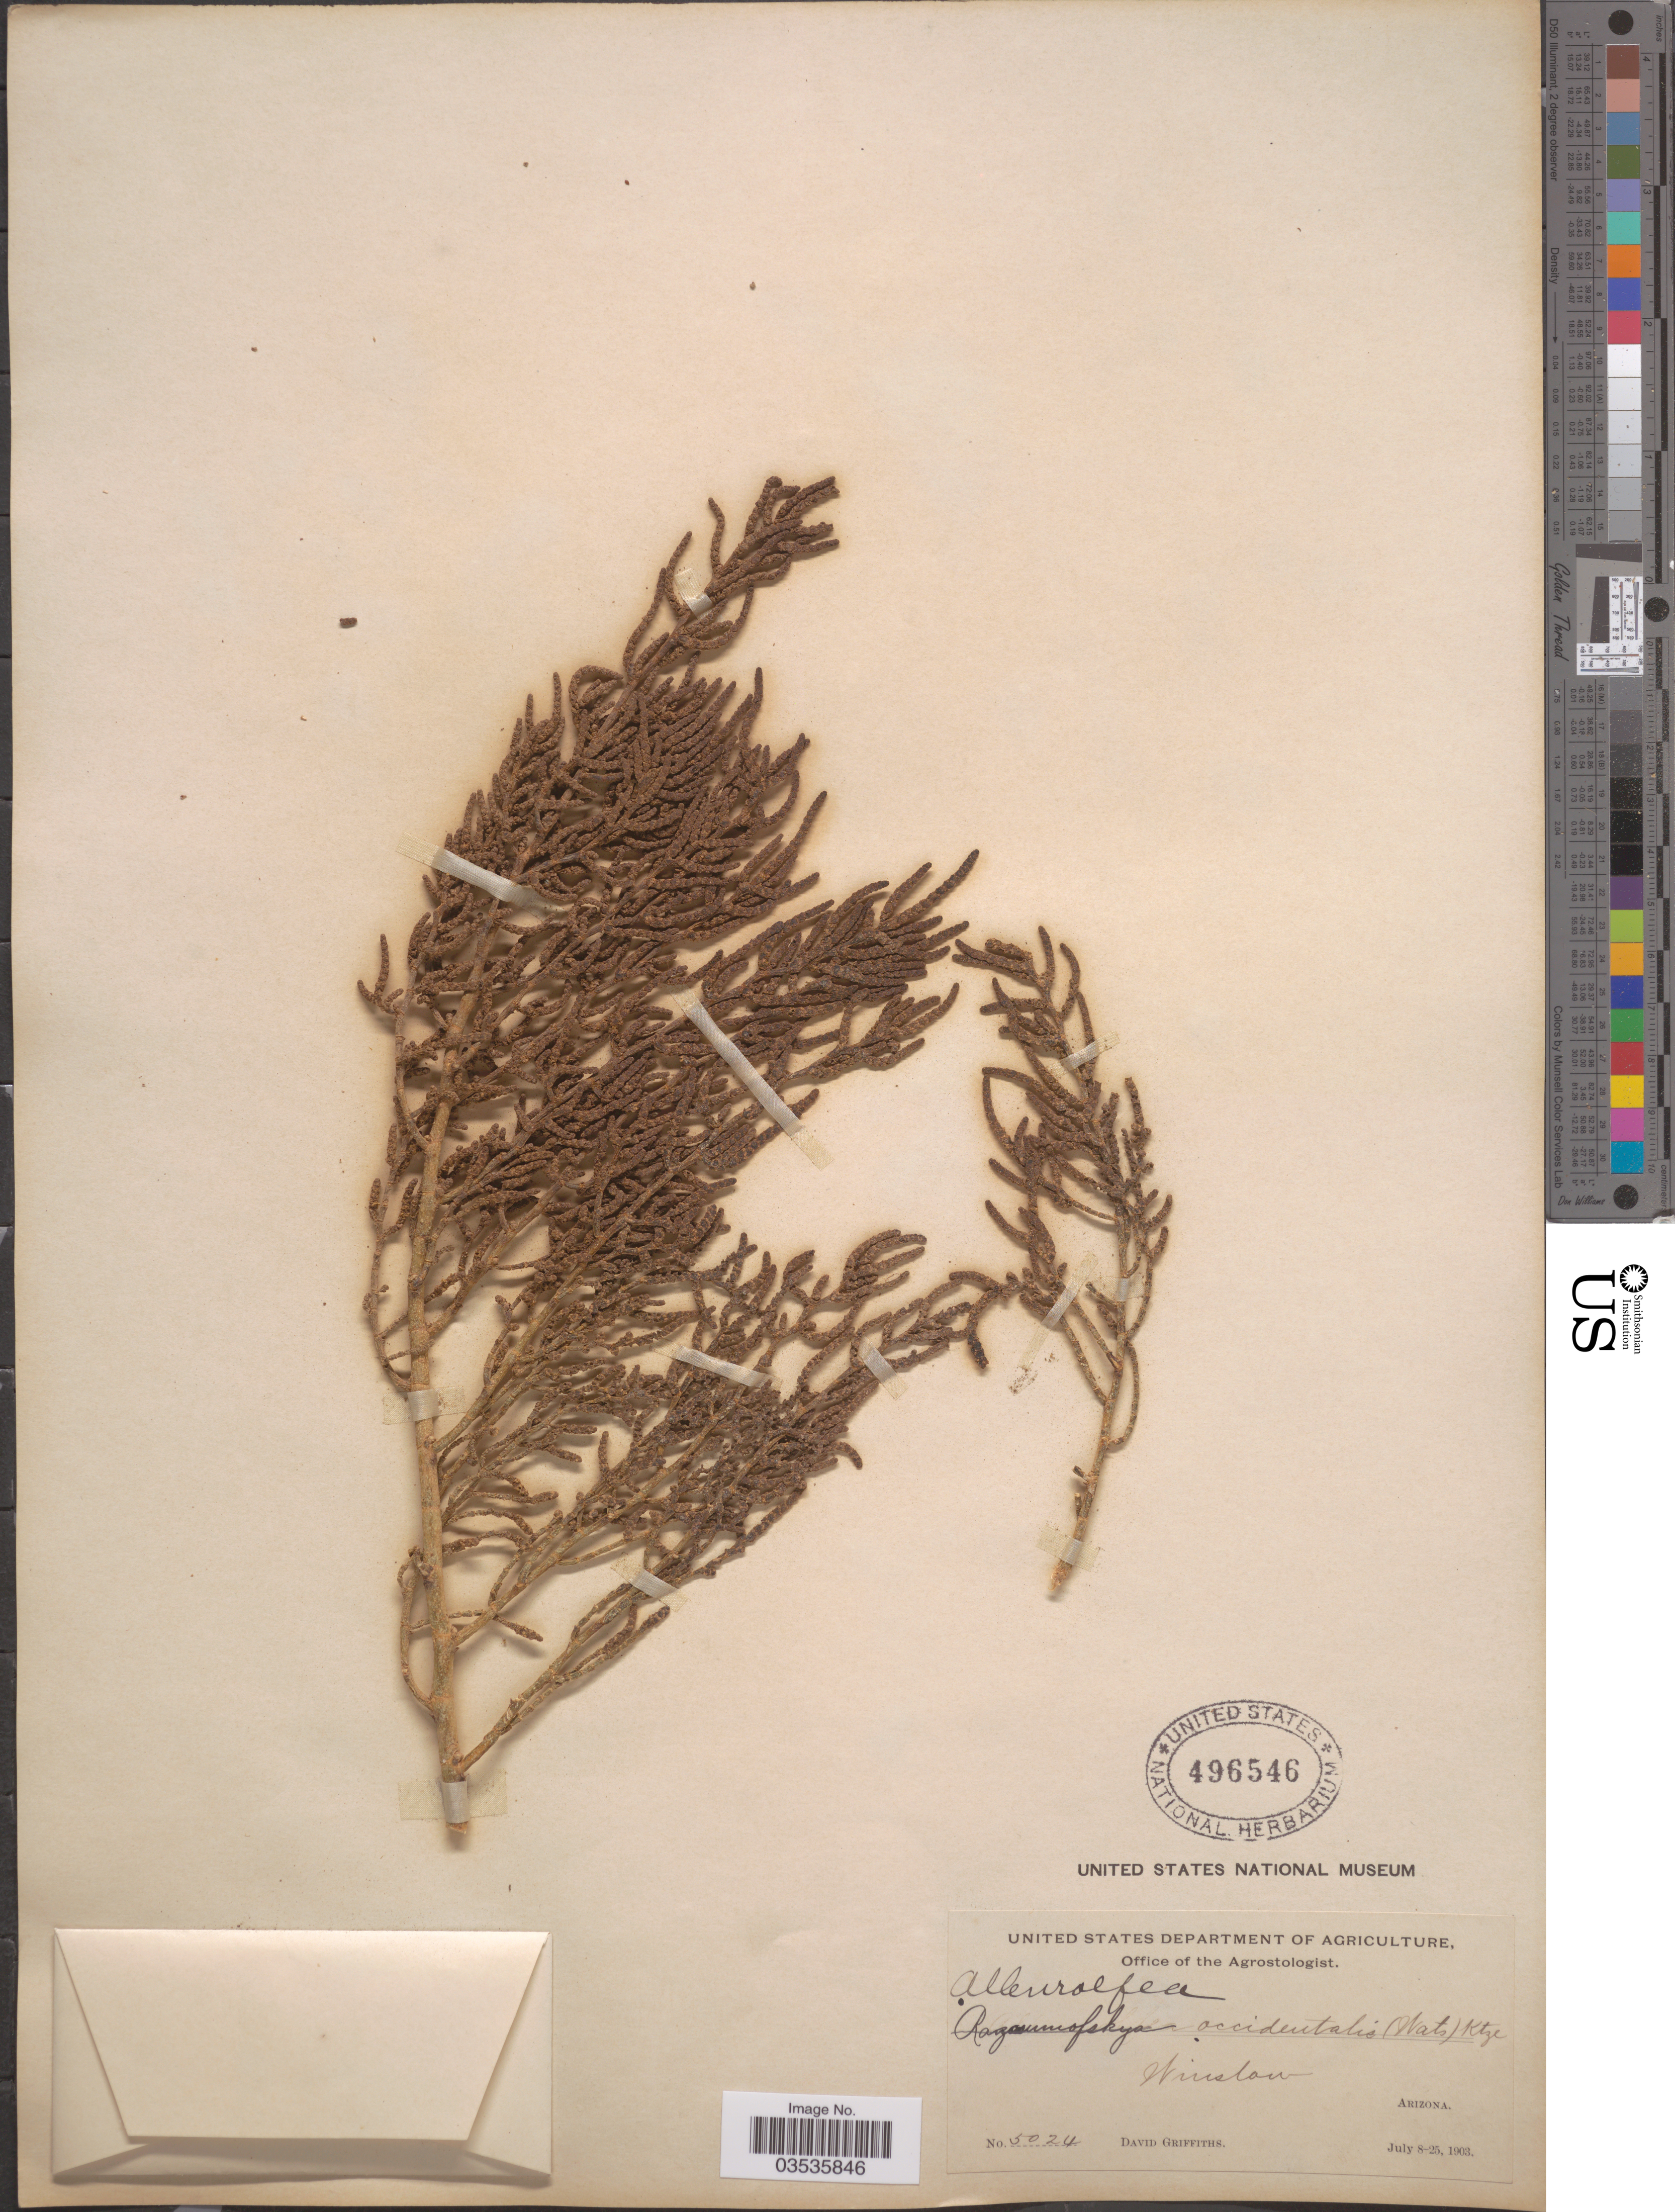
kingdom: Plantae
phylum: Tracheophyta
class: Magnoliopsida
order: Caryophyllales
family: Amaranthaceae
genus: Allenrolfea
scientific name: Allenrolfea occidentalis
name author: (S. Watson) Kuntze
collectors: D. Griffiths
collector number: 5024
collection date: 1903-07-08/1903-07-25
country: United States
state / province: Arizona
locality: Winslow.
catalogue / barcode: US 496546